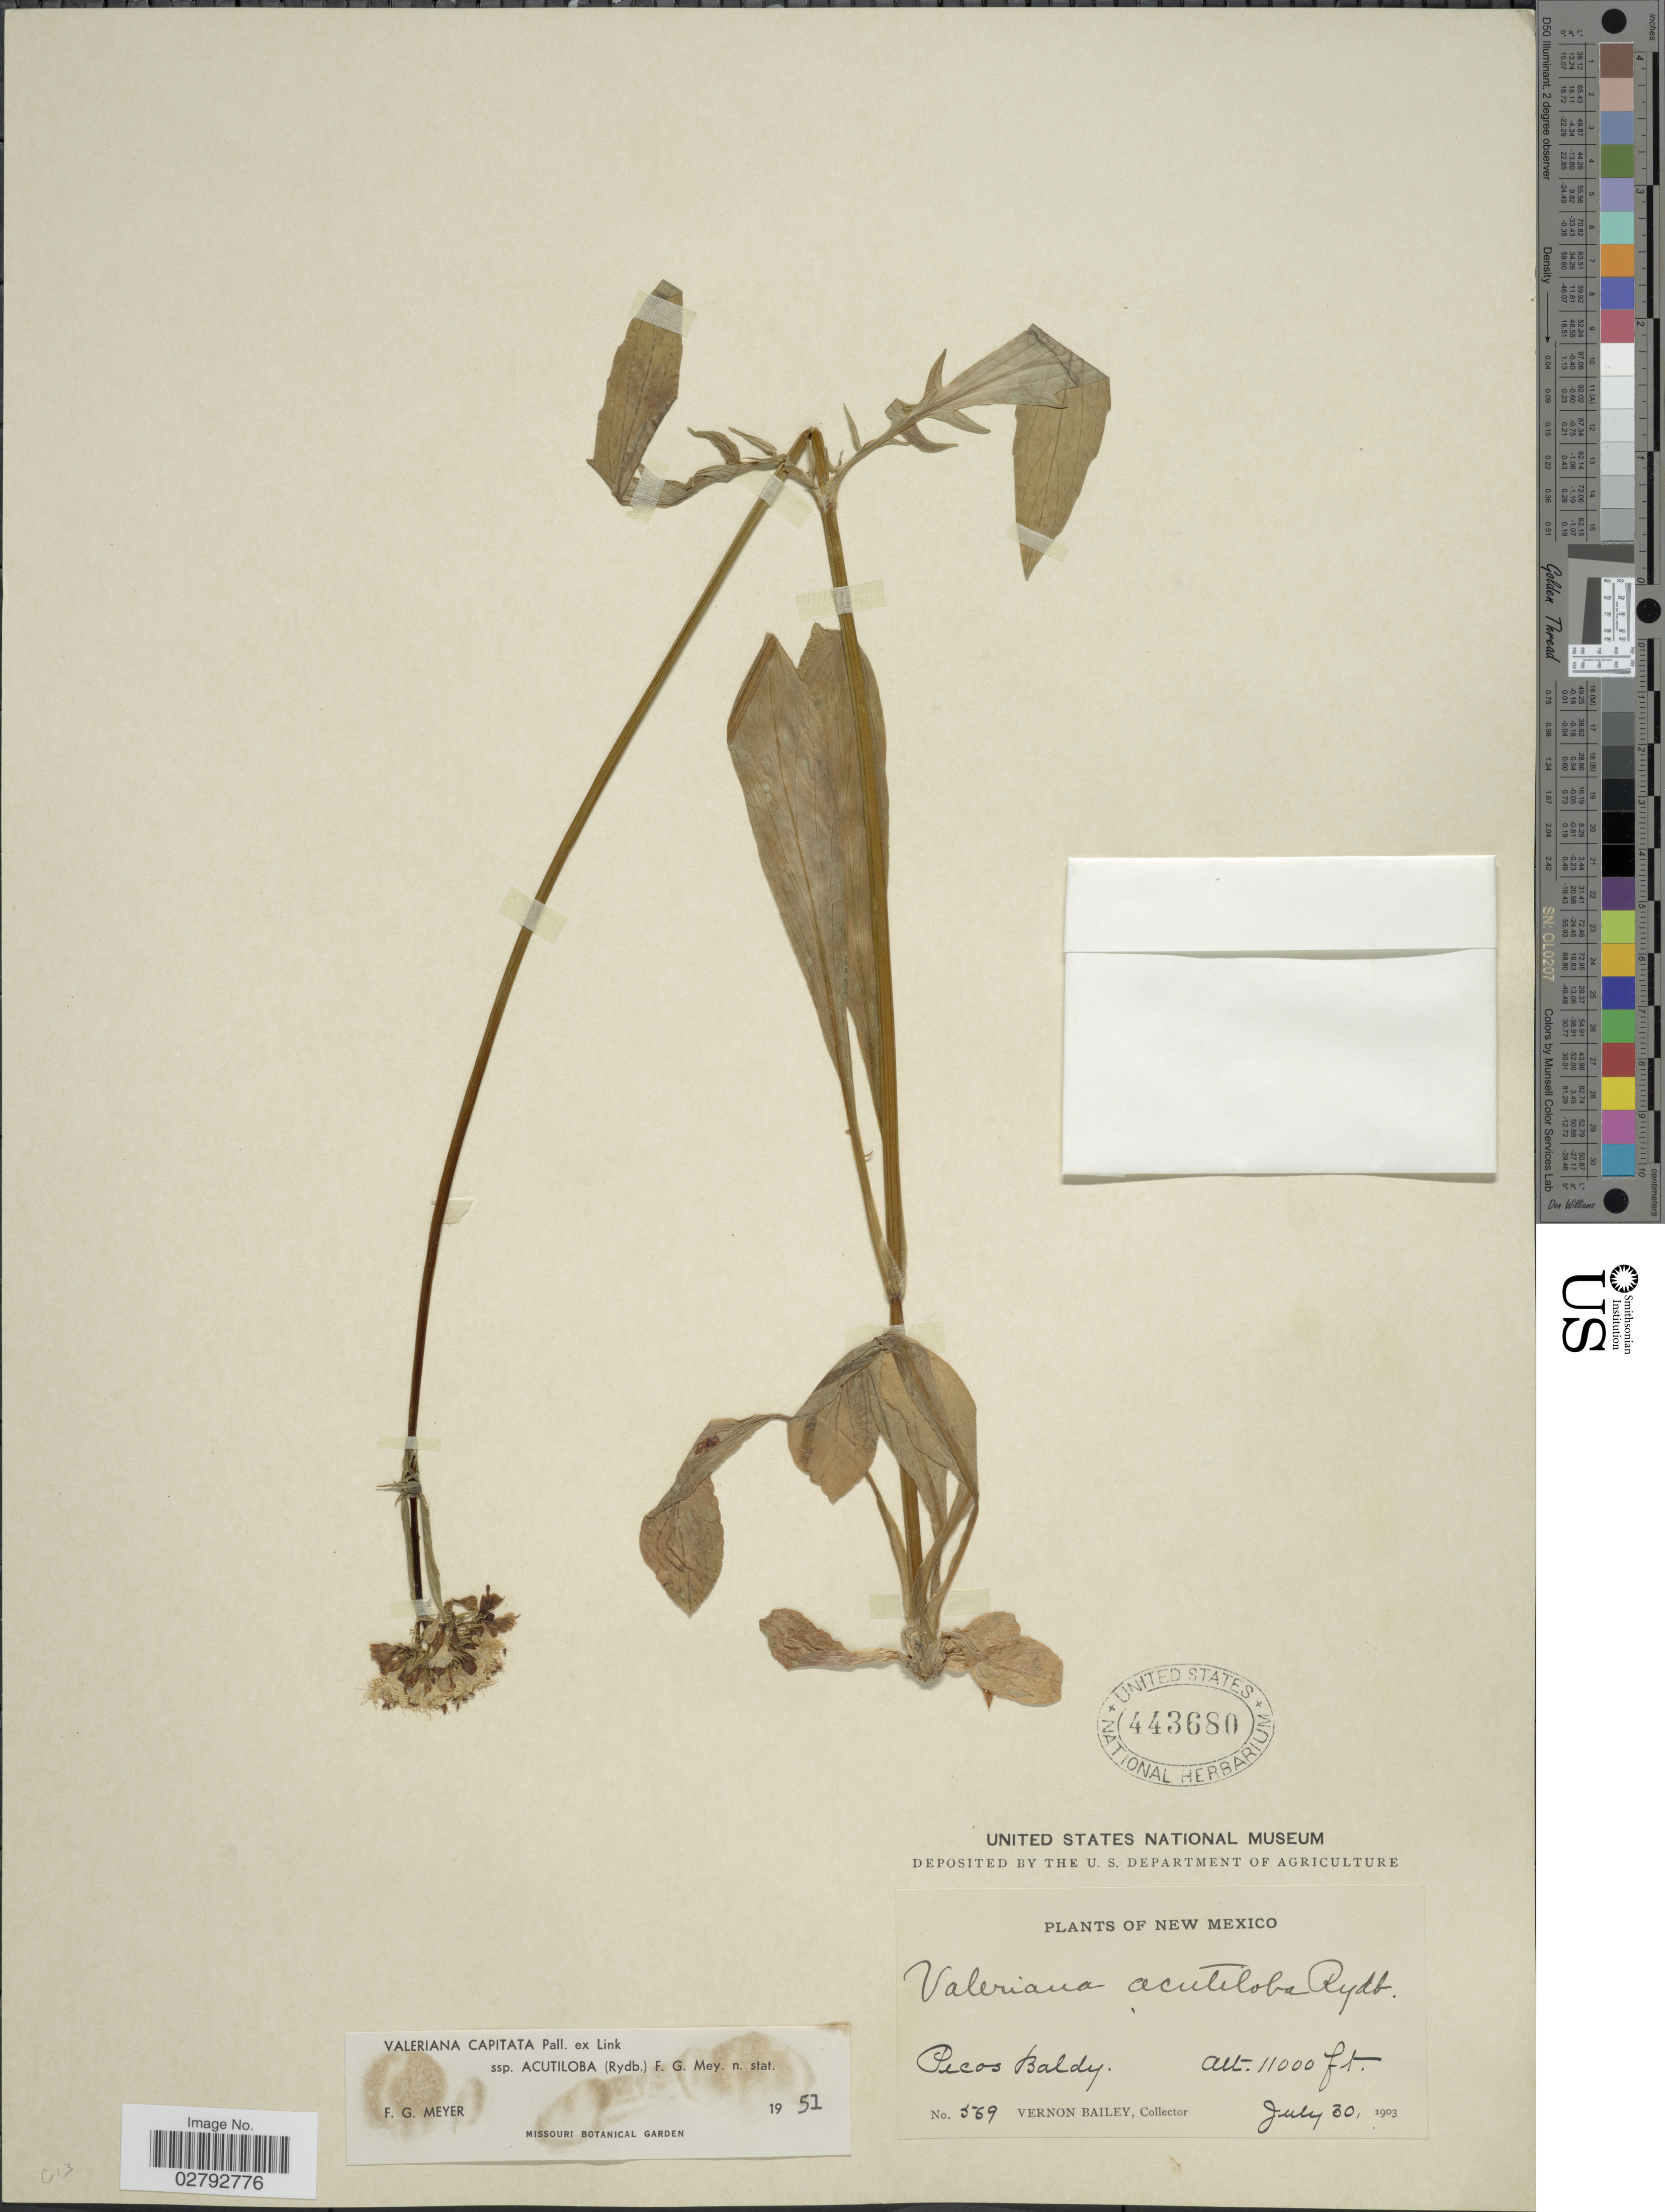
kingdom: Plantae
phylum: Tracheophyta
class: Magnoliopsida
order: Dipsacales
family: Caprifoliaceae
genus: Valeriana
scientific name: Valeriana capitata subsp. acutiloba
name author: Pall. ex Link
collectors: V. O. Bailey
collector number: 569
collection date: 1903-07-30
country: United States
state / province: New Mexico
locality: Pecos Baldy.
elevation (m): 3353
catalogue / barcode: US 443680